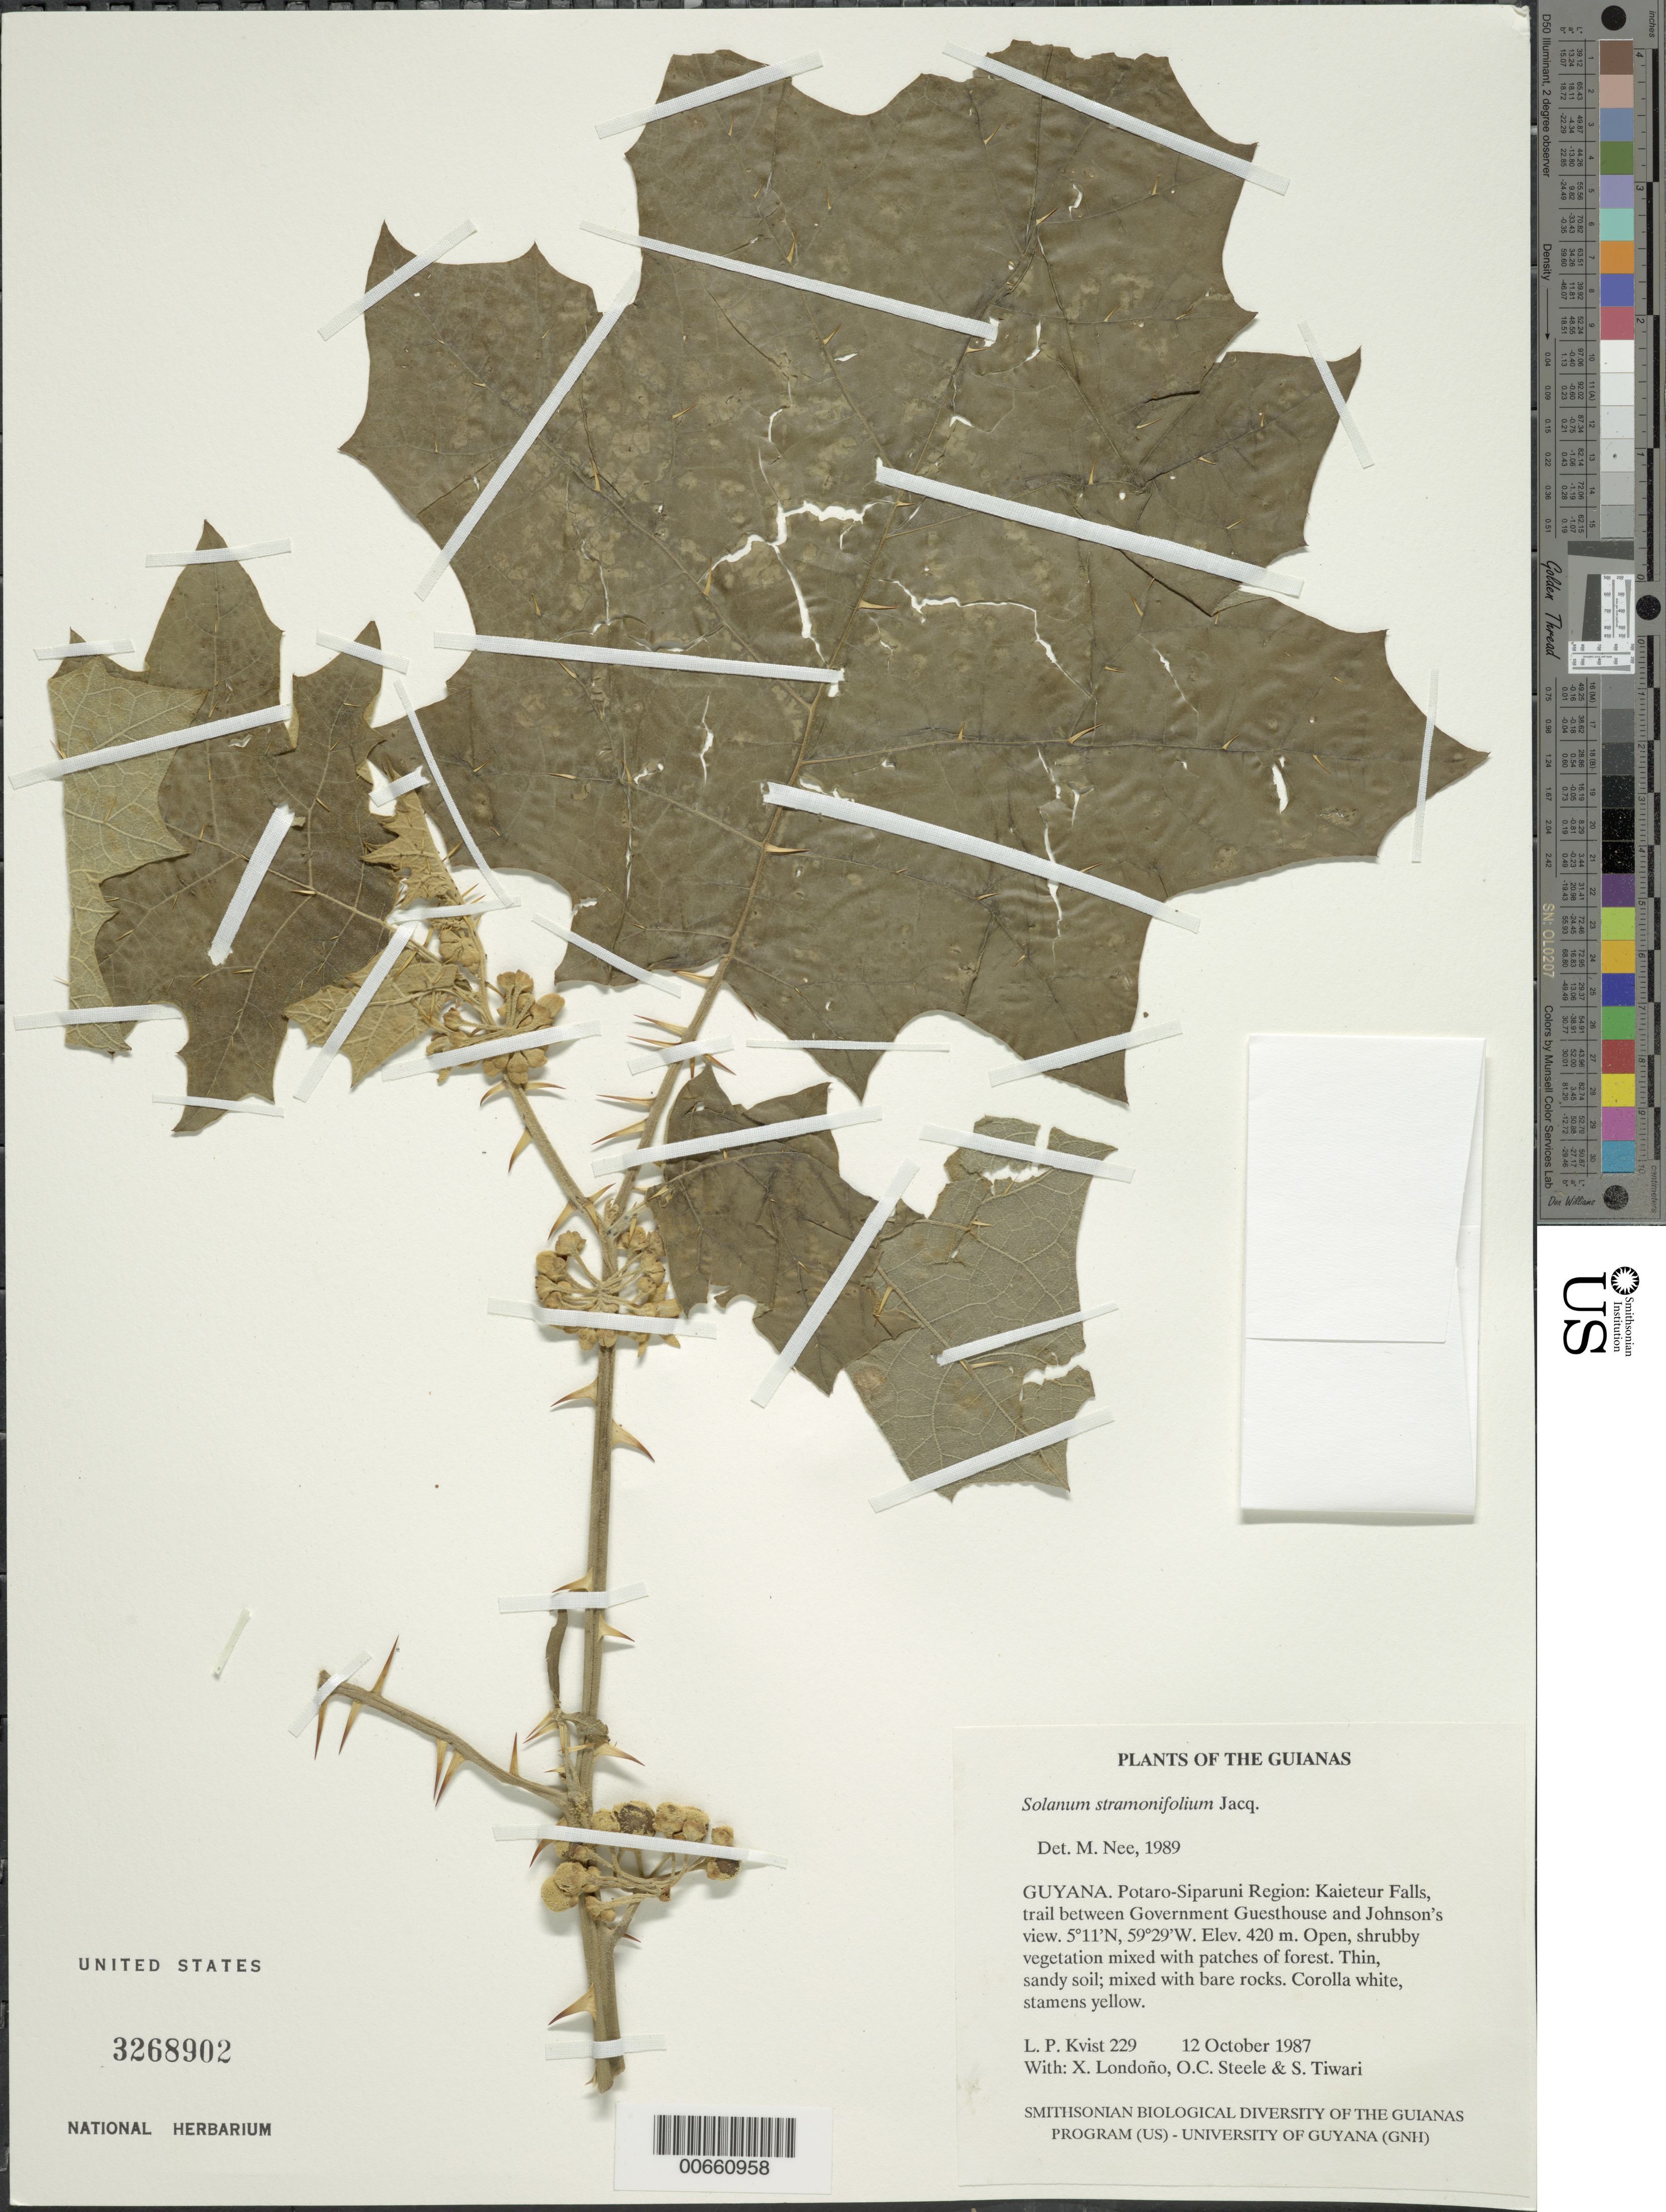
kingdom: Plantae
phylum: Tracheophyta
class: Magnoliopsida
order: Solanales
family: Solanaceae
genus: Solanum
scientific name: Solanum stramoniifolium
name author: Jacq.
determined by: Nee, Michael H.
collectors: L. P. Kvist, X. Tiwari, O. C. Londoño & S. Steele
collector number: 229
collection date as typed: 10 Oct 1987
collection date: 1987-10-10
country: Guyana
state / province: Potaro-Siparuni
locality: Kaieteur Falls, trail between Government Guesthouse and Johnson's view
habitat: Open, shrubby vegetation mixed with patches of forest. Thin, sandy soil; mixed with bare rocks.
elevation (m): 420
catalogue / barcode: US 3268902